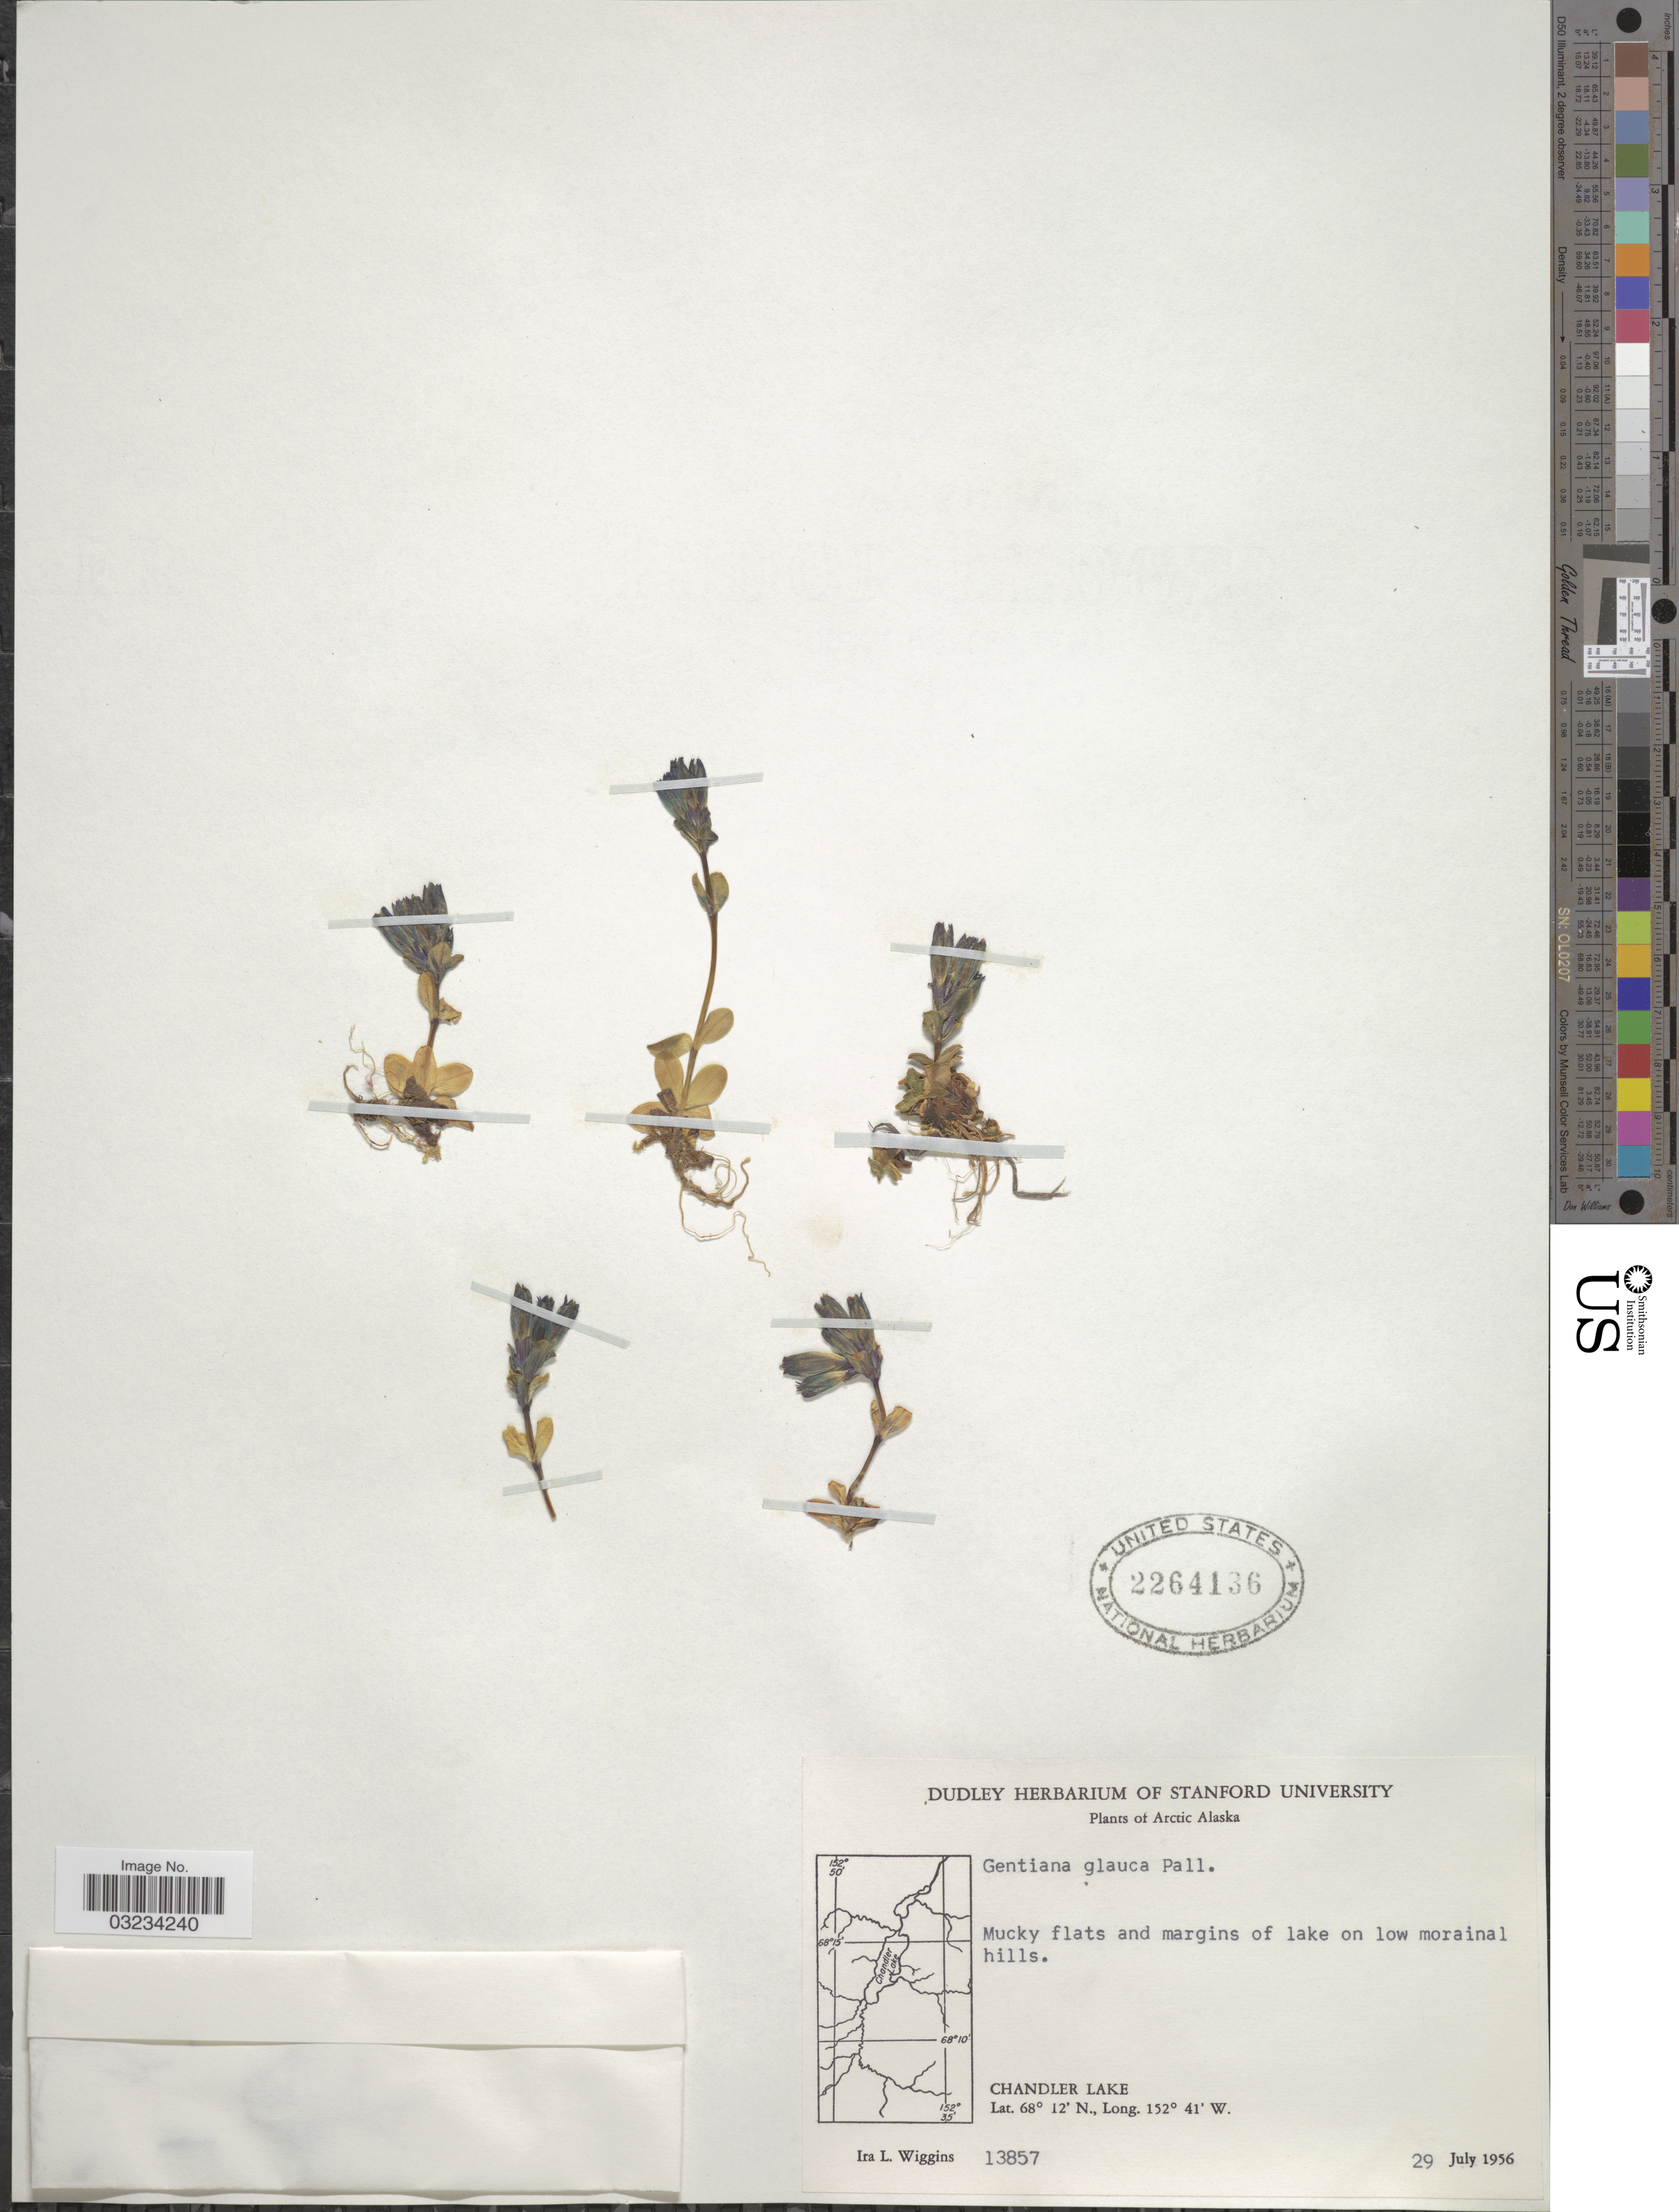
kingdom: Plantae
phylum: Tracheophyta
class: Magnoliopsida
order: Gentianales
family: Gentianaceae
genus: Gentiana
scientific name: Gentiana glauca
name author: Pall.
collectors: I. L. Wiggins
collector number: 13857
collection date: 1956-07-29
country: United States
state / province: Alaska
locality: Arctic Alaska, Chandler Lake.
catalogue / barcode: US 2264136